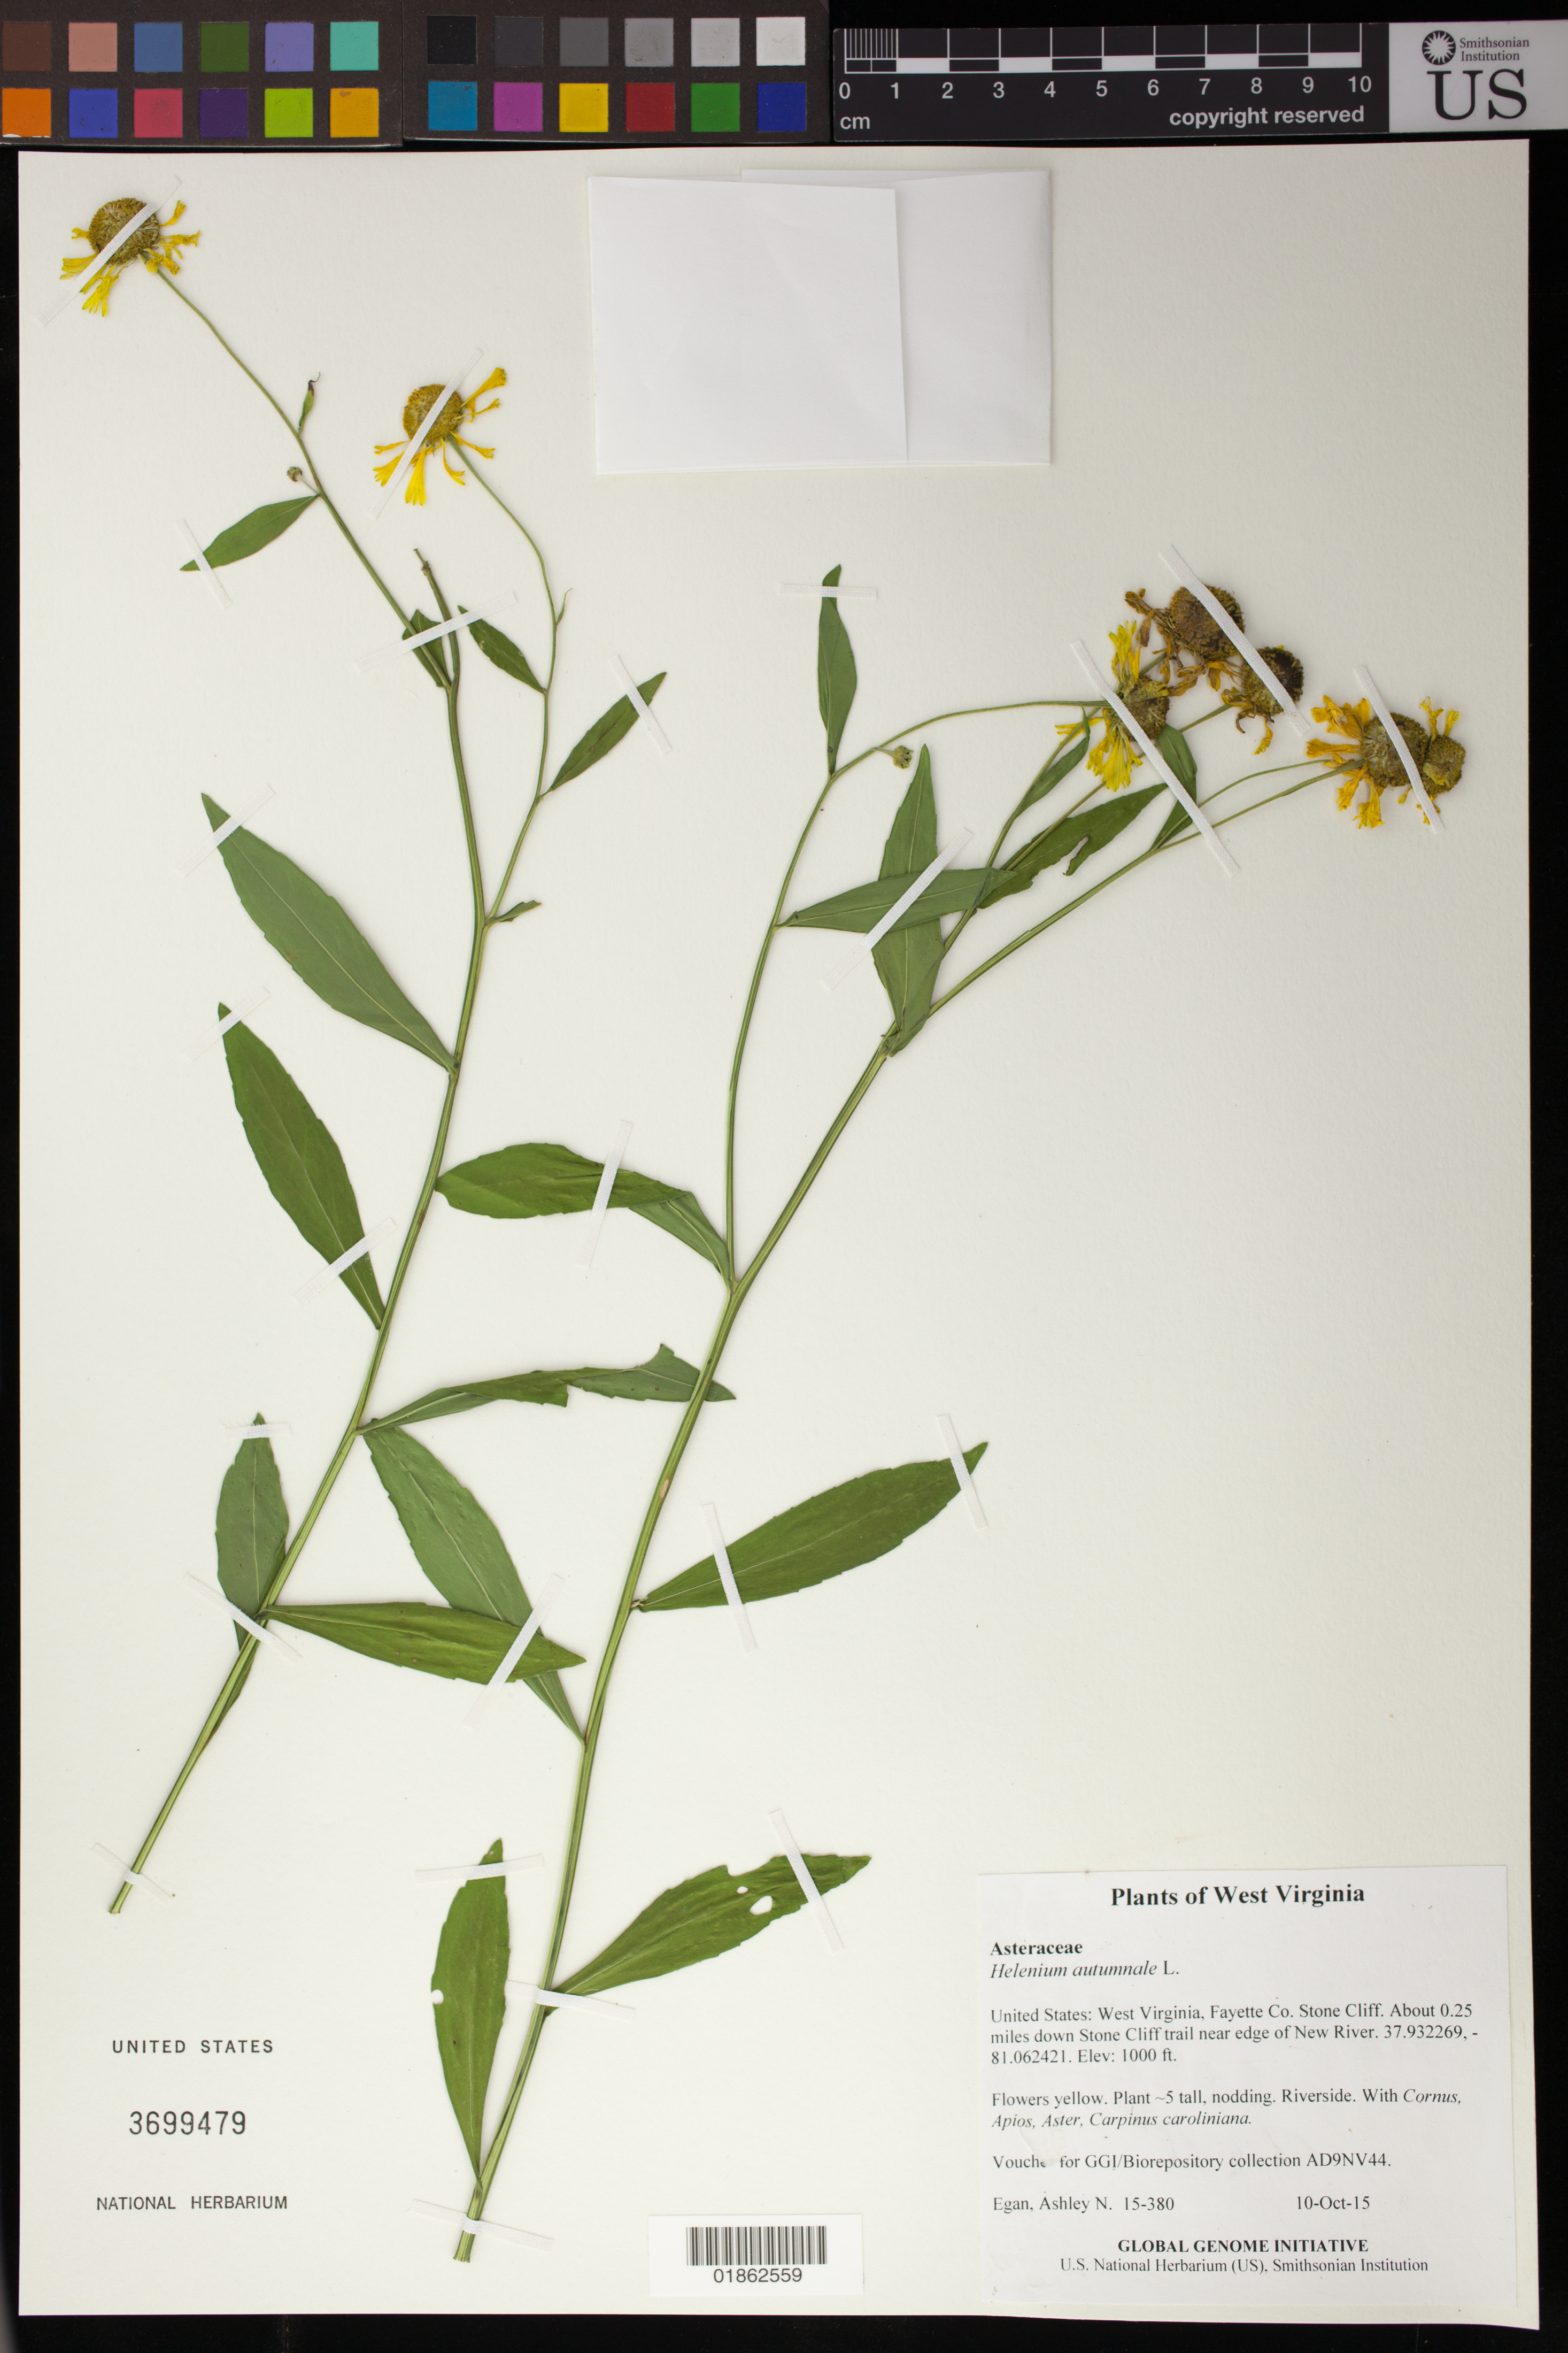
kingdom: Plantae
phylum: Tracheophyta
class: Magnoliopsida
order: Asterales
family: Asteraceae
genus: Helenium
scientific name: Helenium autumnale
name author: L.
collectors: A. N. Egan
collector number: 15-380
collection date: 2015-10-10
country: United States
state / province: West Virginia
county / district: Fayette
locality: Stone Cliff. About 0.25 miles down Stone Cliff trail near edge of New River.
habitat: Riverside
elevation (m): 305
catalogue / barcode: US 3699479